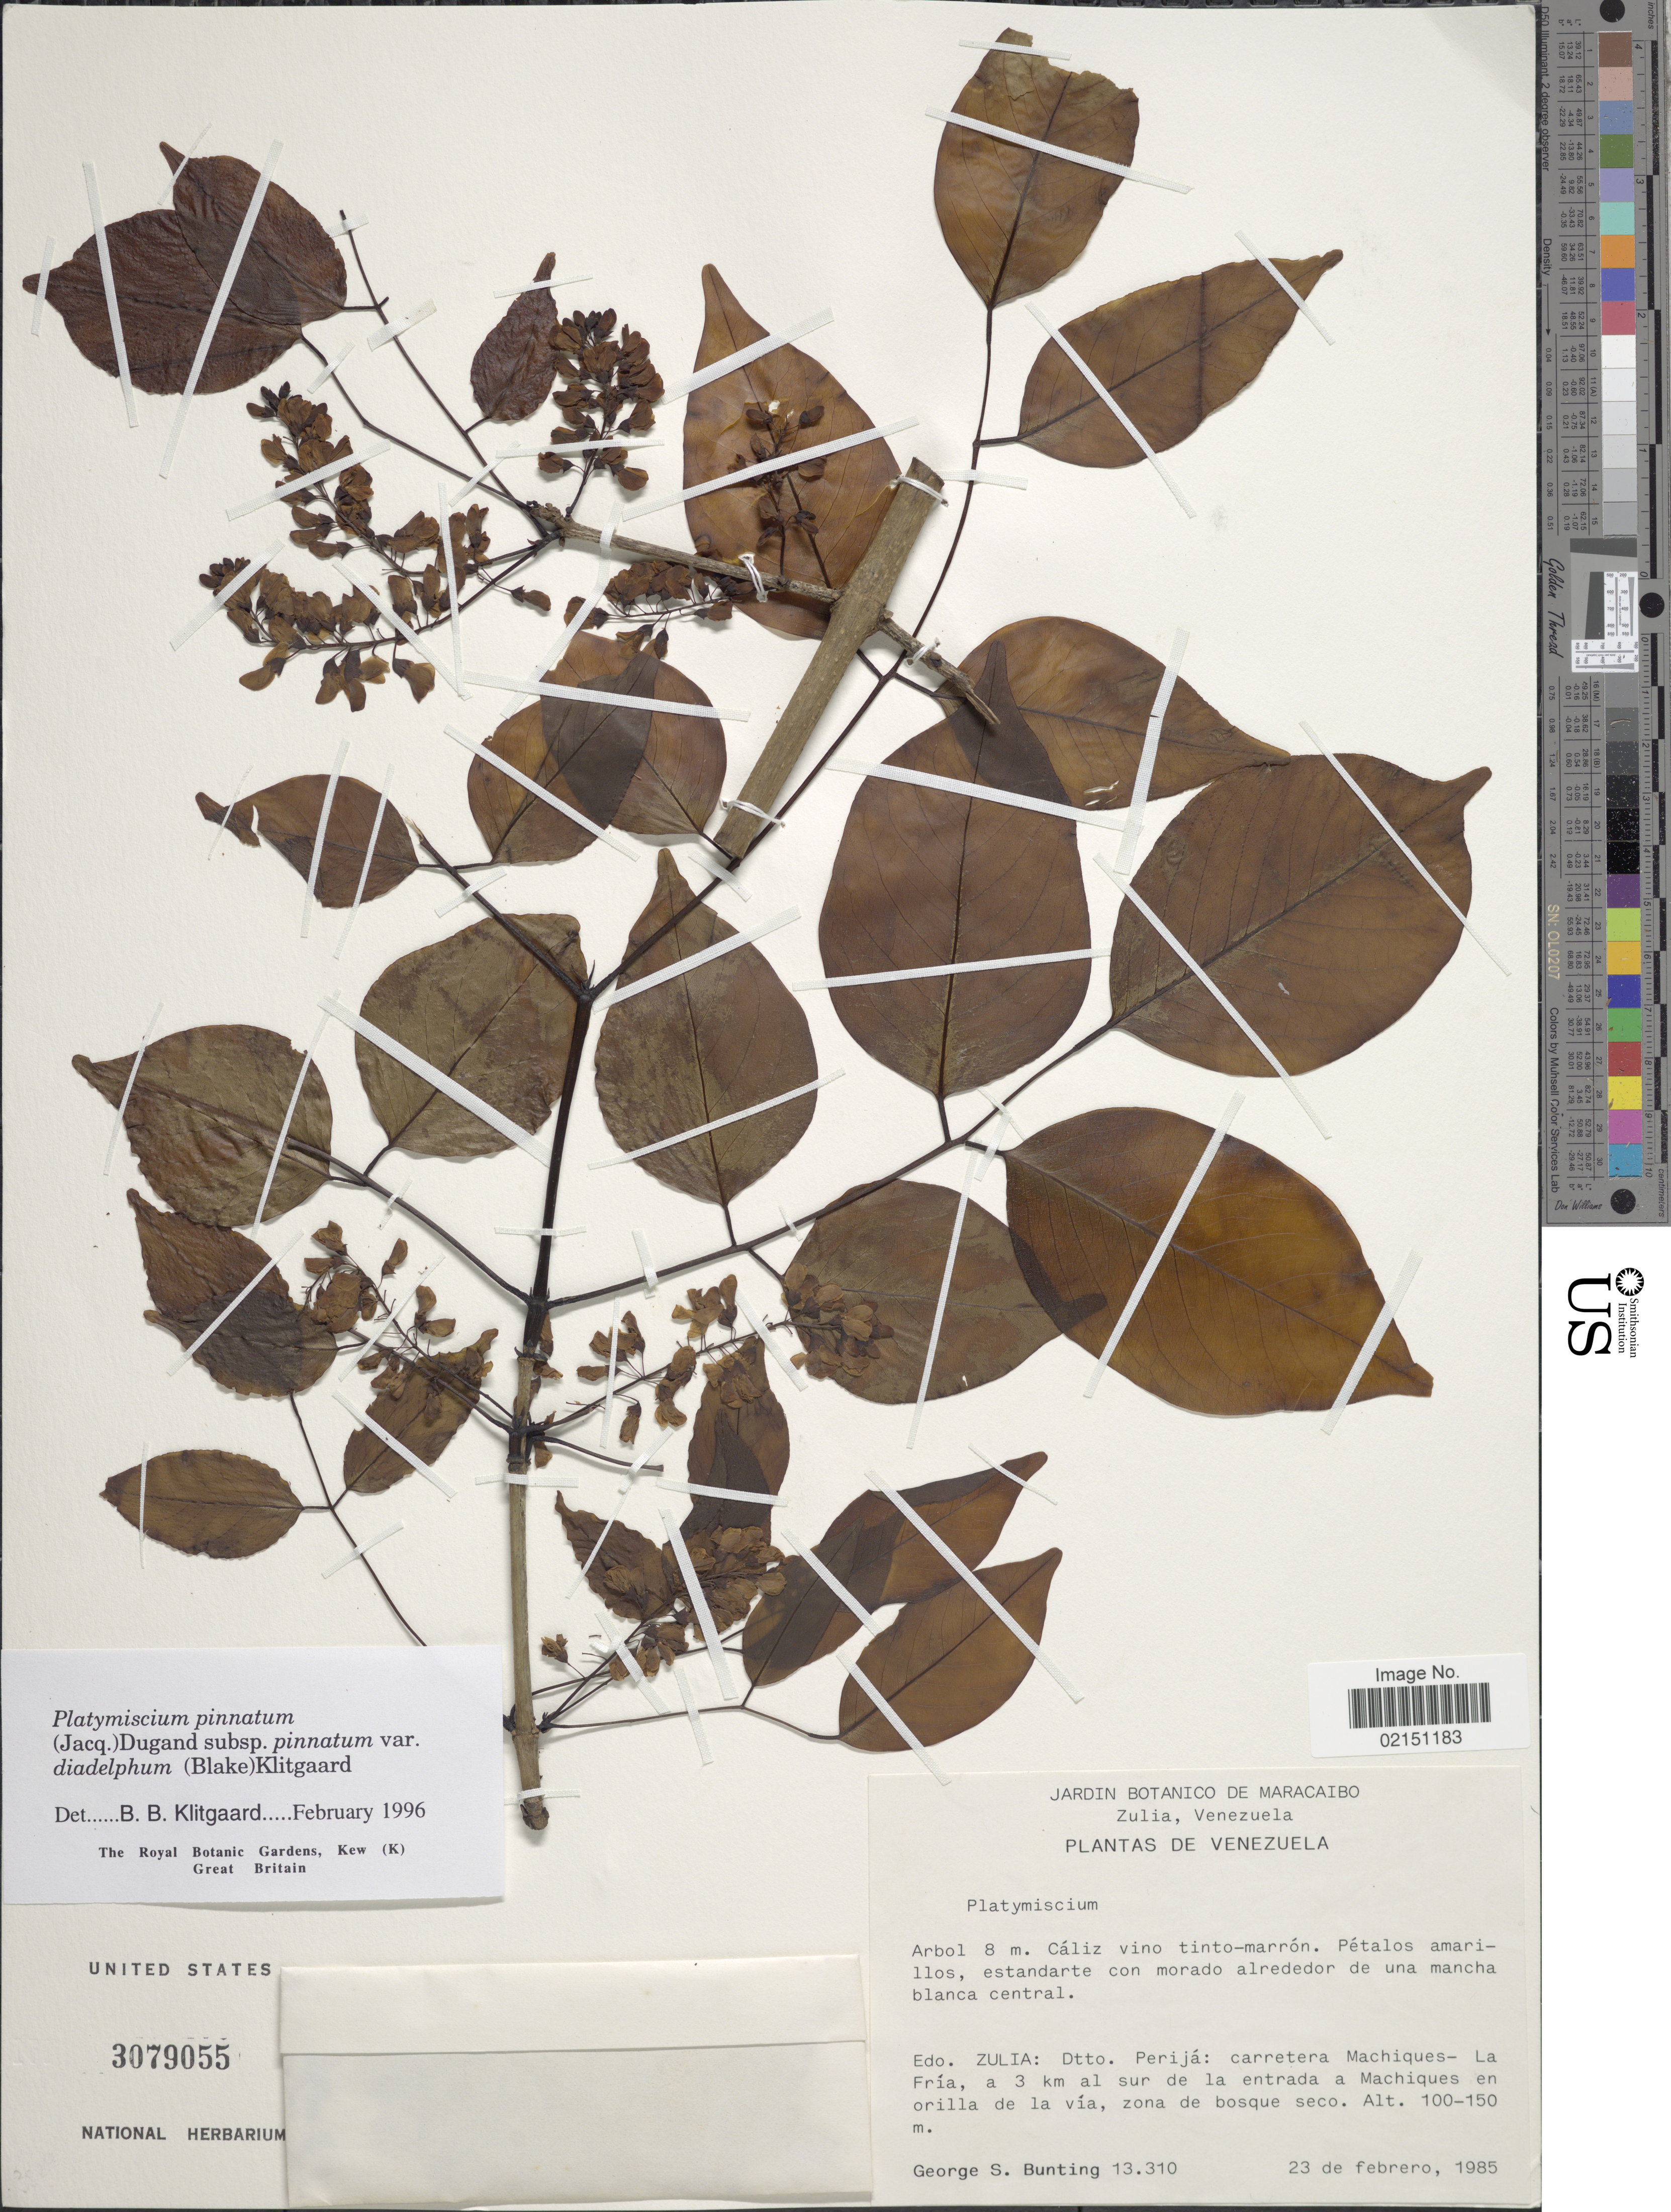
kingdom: Plantae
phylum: Tracheophyta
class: Magnoliopsida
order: Fabales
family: Fabaceae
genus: Platymiscium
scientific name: Platymiscium pinnatum var. diadelphum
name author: (S.F. Blake) Klitg.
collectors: G. S. Bunting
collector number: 13310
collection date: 1985-02-23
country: Venezuela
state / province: Zulia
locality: Dtto. Perija: carretera Machiques- La Fria, a 3 km al sur de la entrada a Machiques en orilla de la via, zona de bosque seco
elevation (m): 100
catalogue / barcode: US 3079055